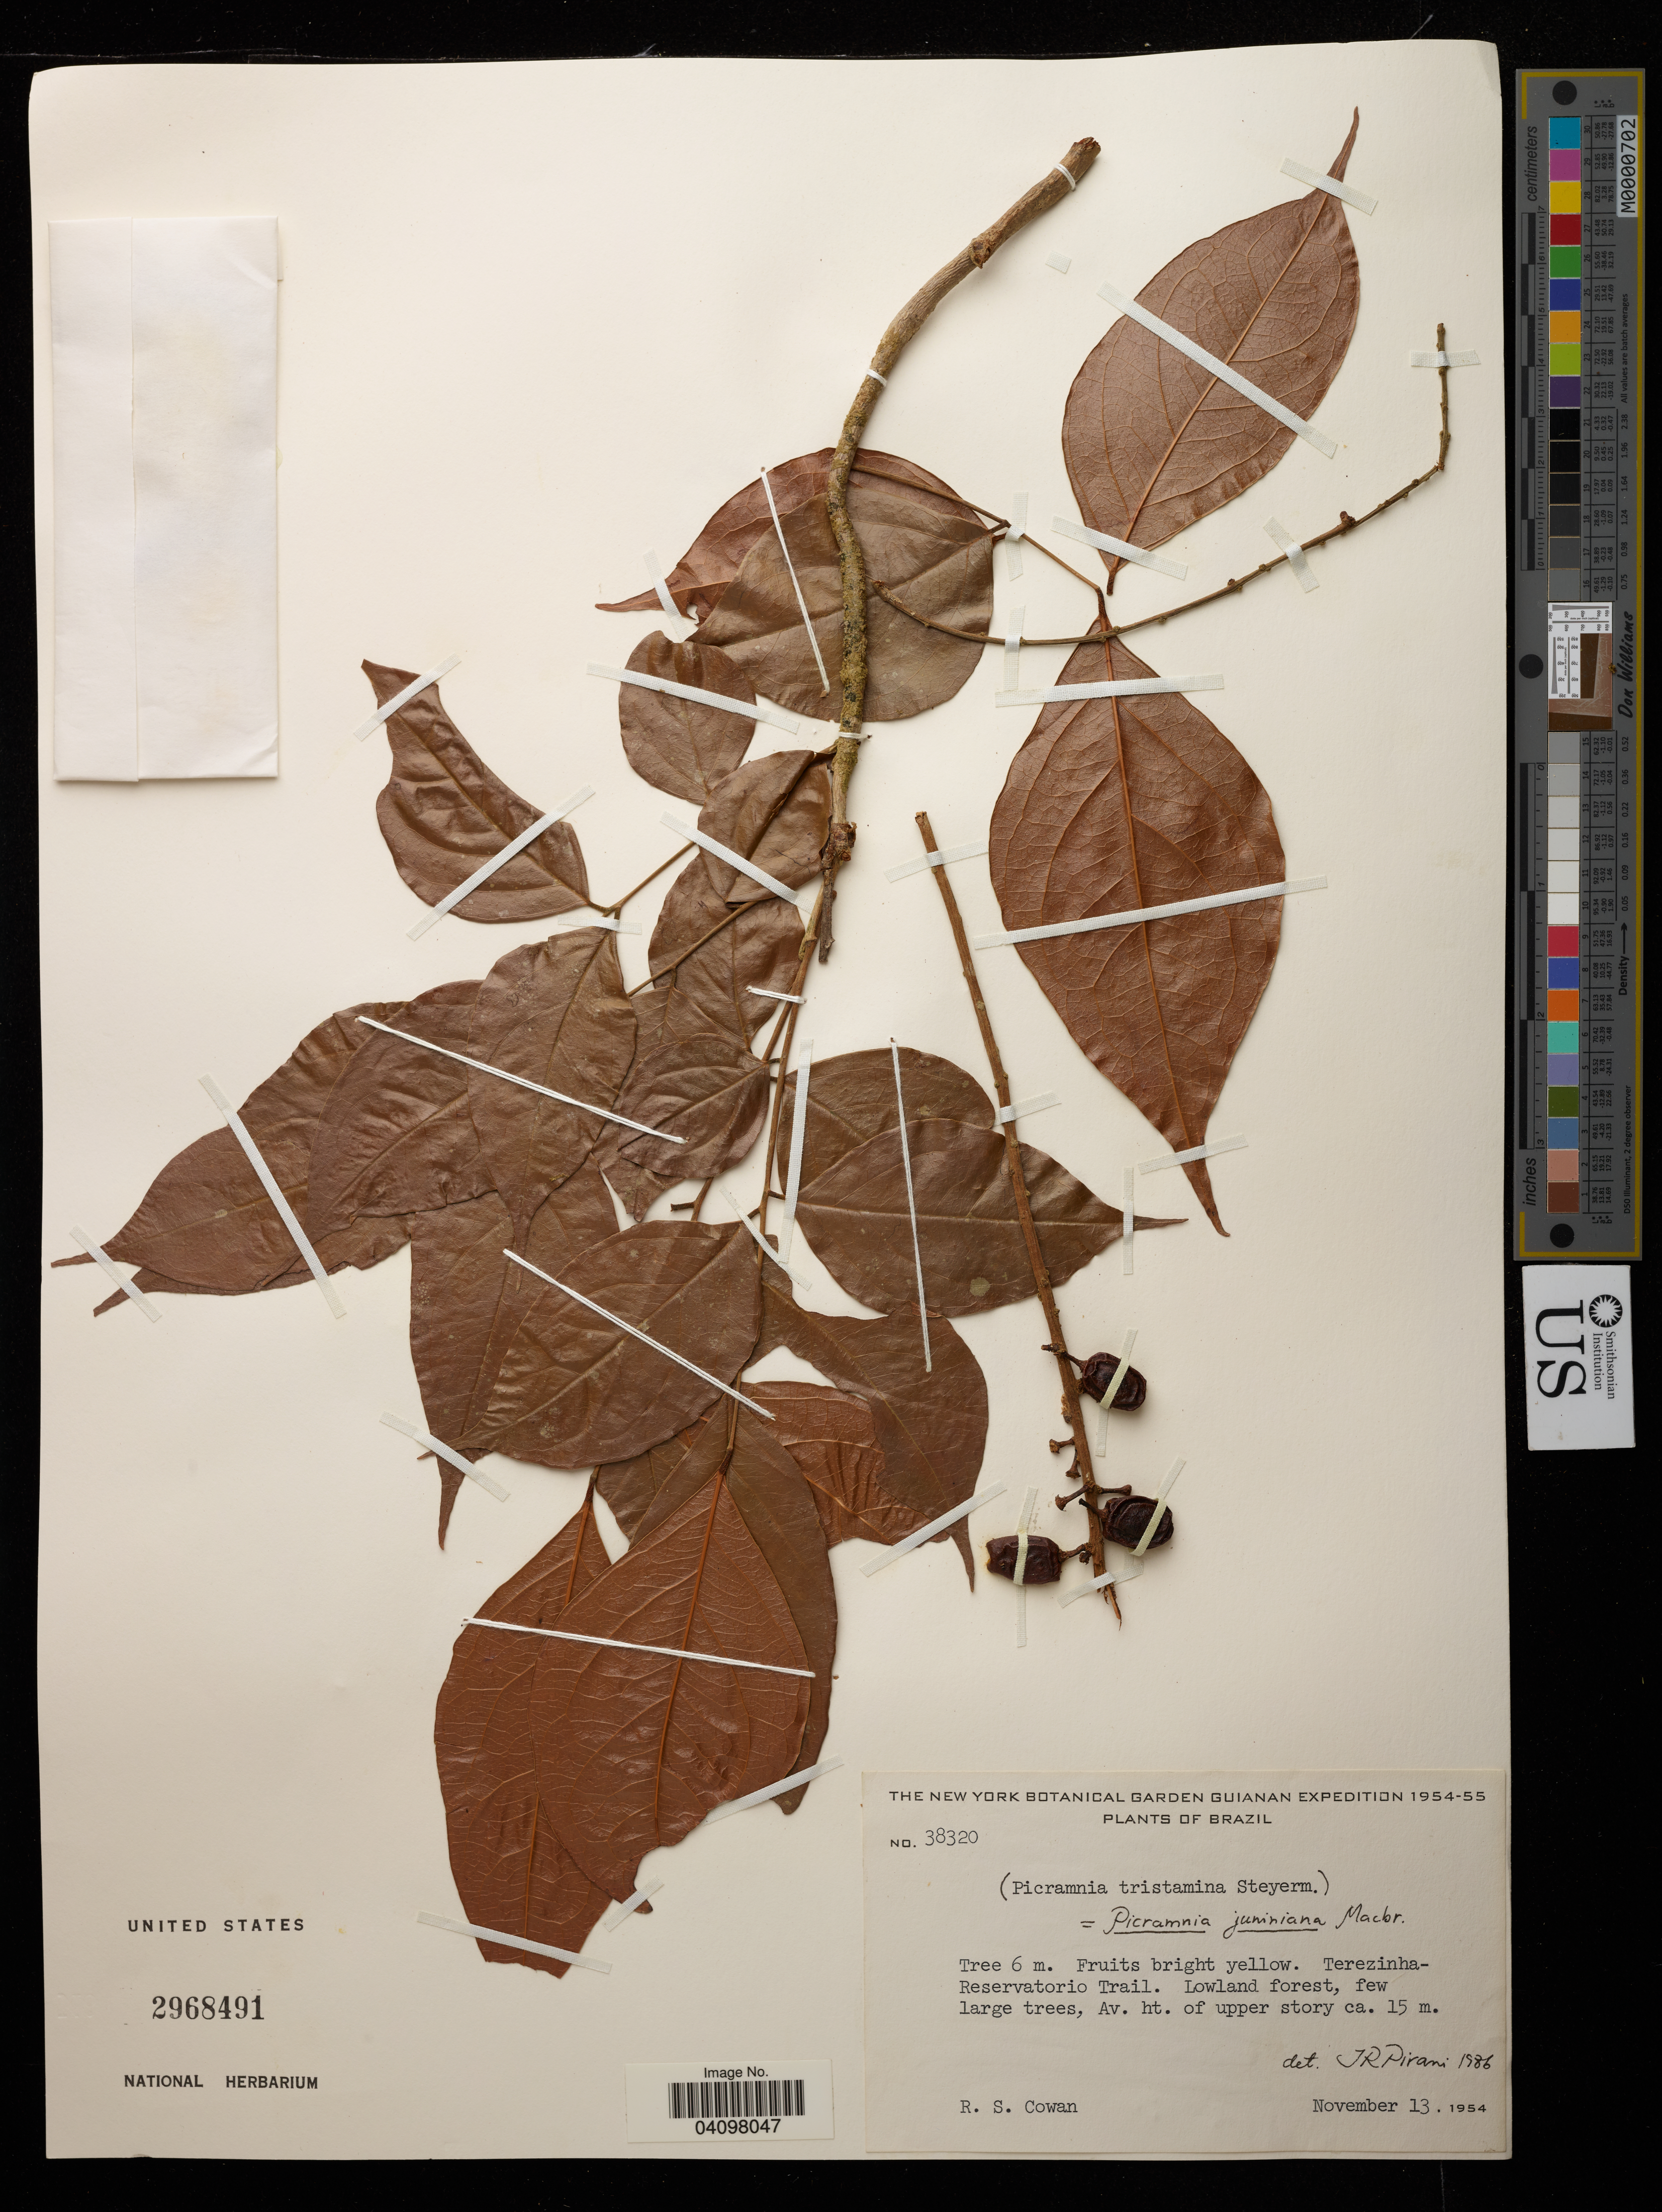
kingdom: Plantae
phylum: Tracheophyta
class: Magnoliopsida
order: Picramniales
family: Picramniaceae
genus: Picramnia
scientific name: Picramnia tristamina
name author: Steyerm.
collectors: R. S. Cowan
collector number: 38320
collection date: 1954-11-13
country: Brazil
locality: Terezinha-Reservatorio Trail.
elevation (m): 15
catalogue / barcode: US 2968491